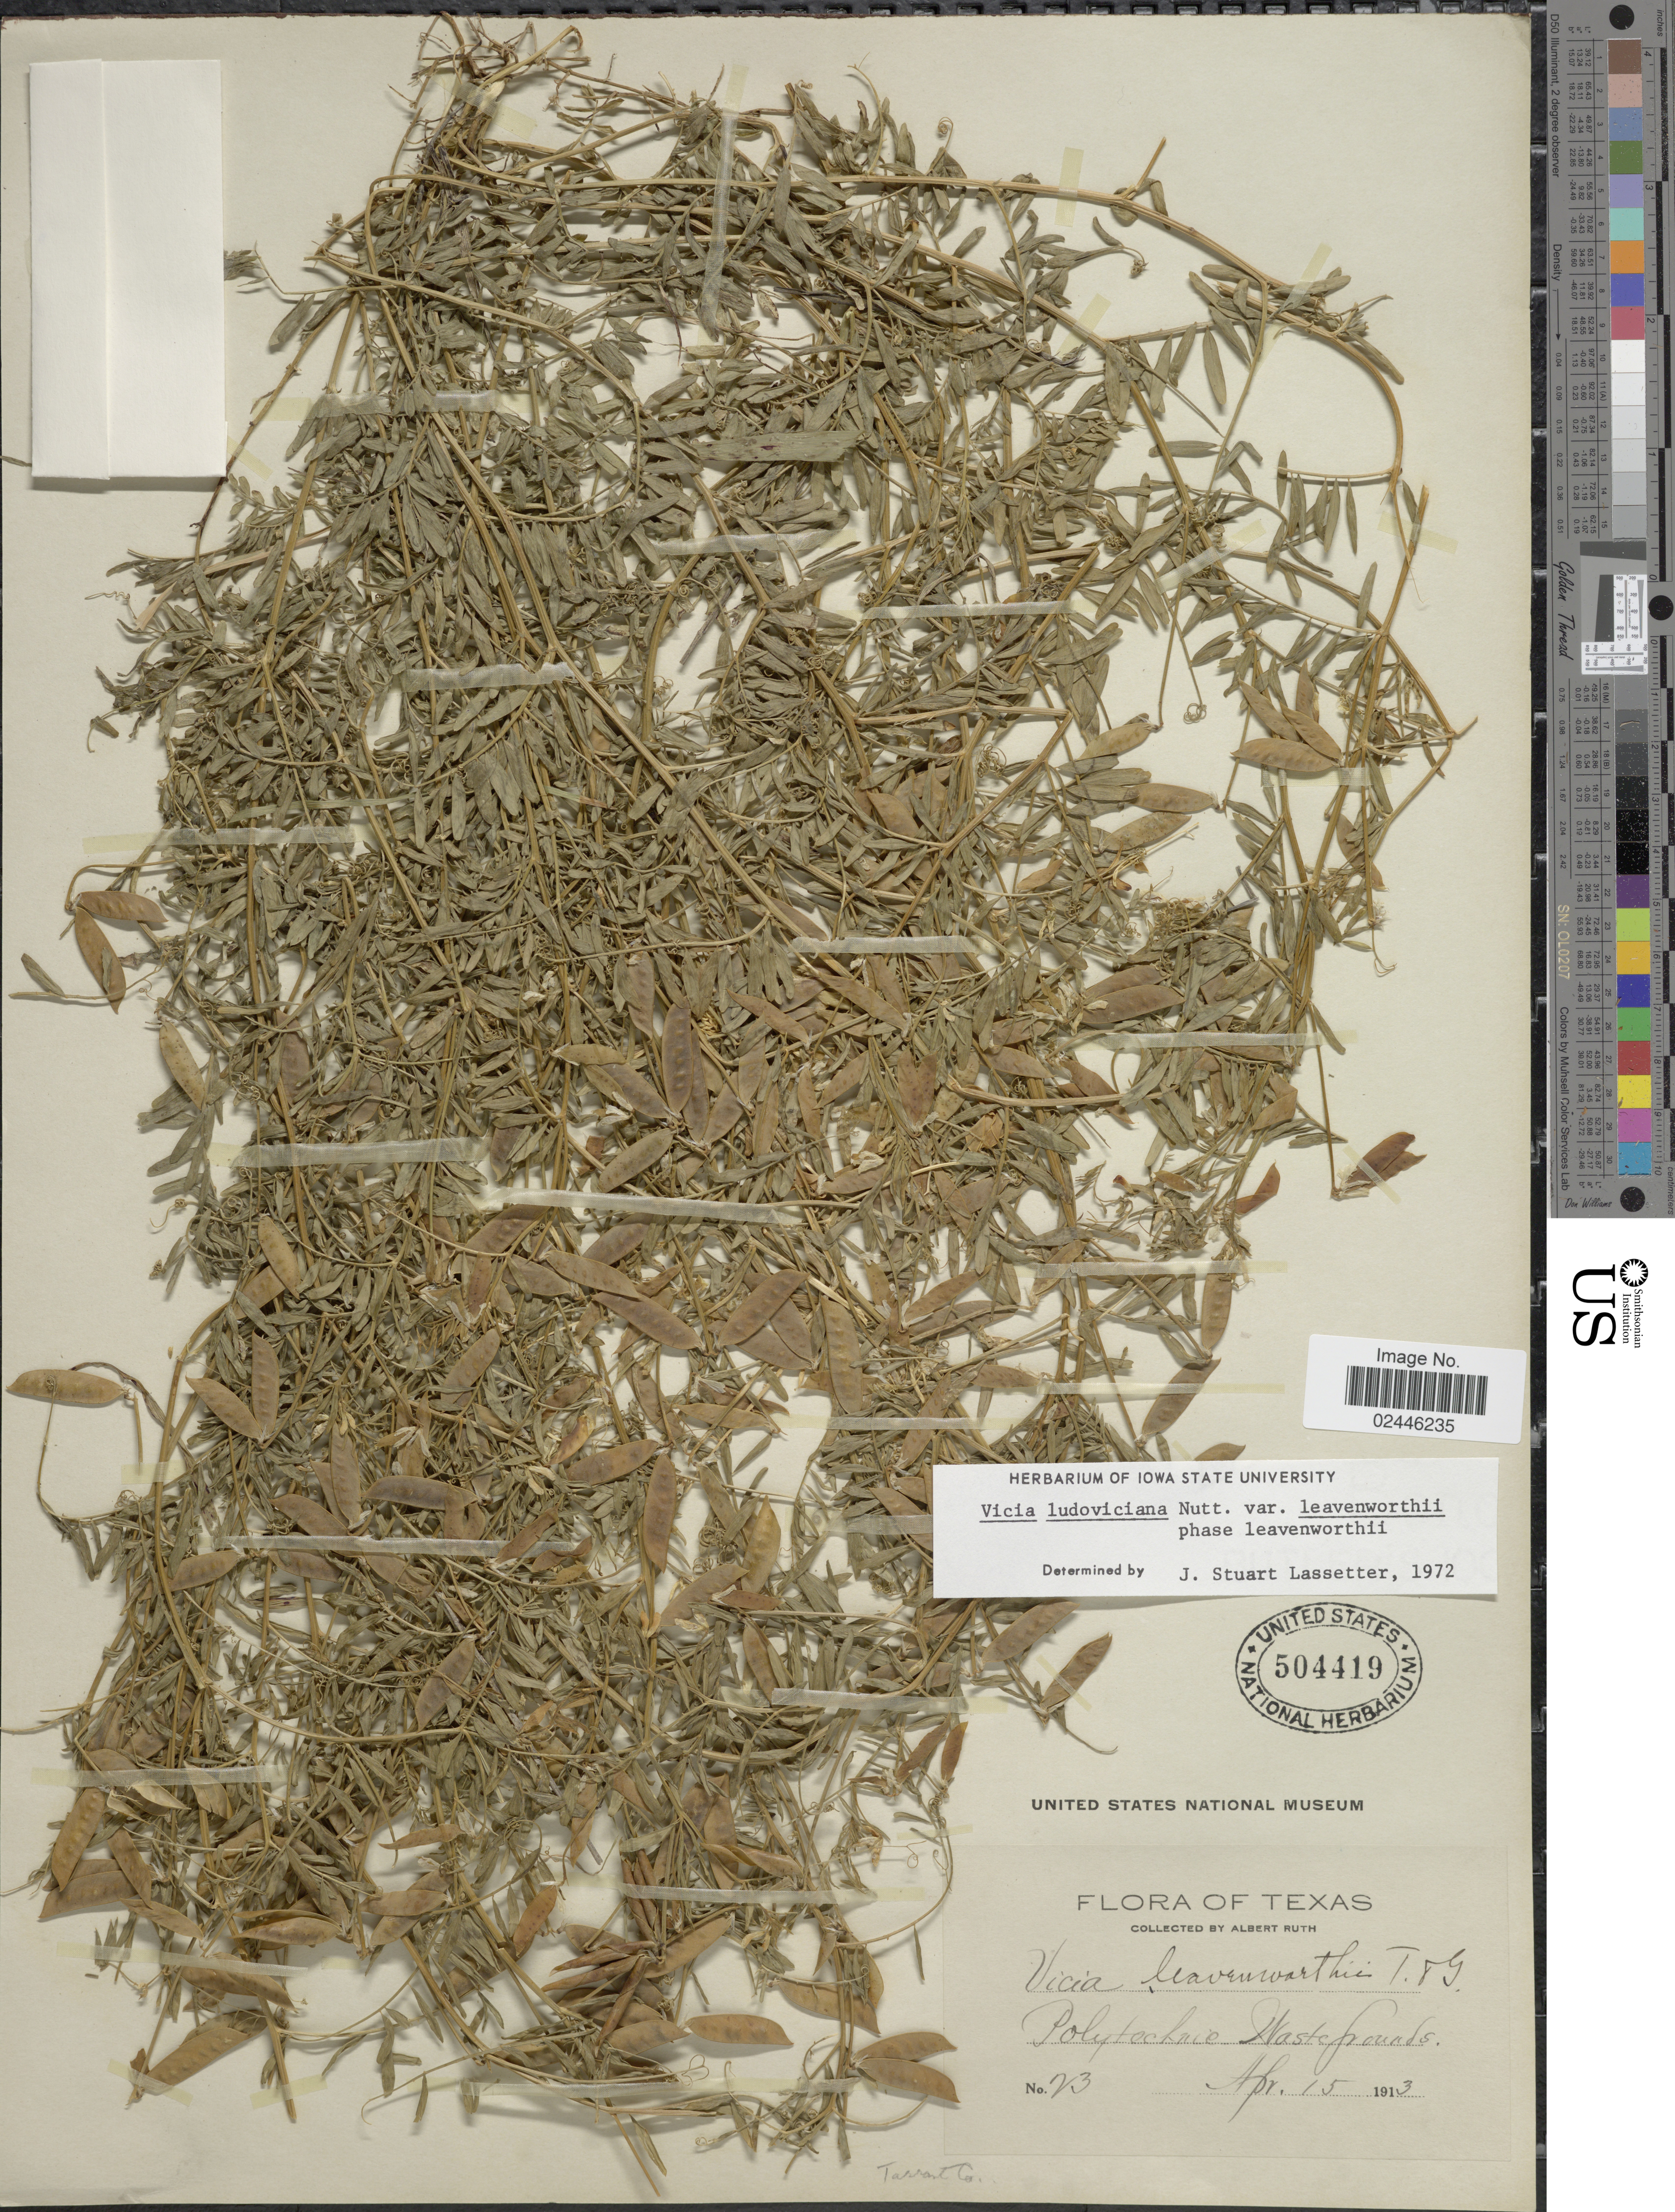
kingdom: Plantae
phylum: Tracheophyta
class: Magnoliopsida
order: Fabales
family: Fabaceae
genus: Vicia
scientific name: Vicia ludoviciana var. leavenworthii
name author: (Torr. & A. Gray) Broich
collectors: A. Ruth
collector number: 23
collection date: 1913-04-15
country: United States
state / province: Texas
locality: Polytechnic Waste Grounds. Tarrant Co.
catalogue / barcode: US 504419